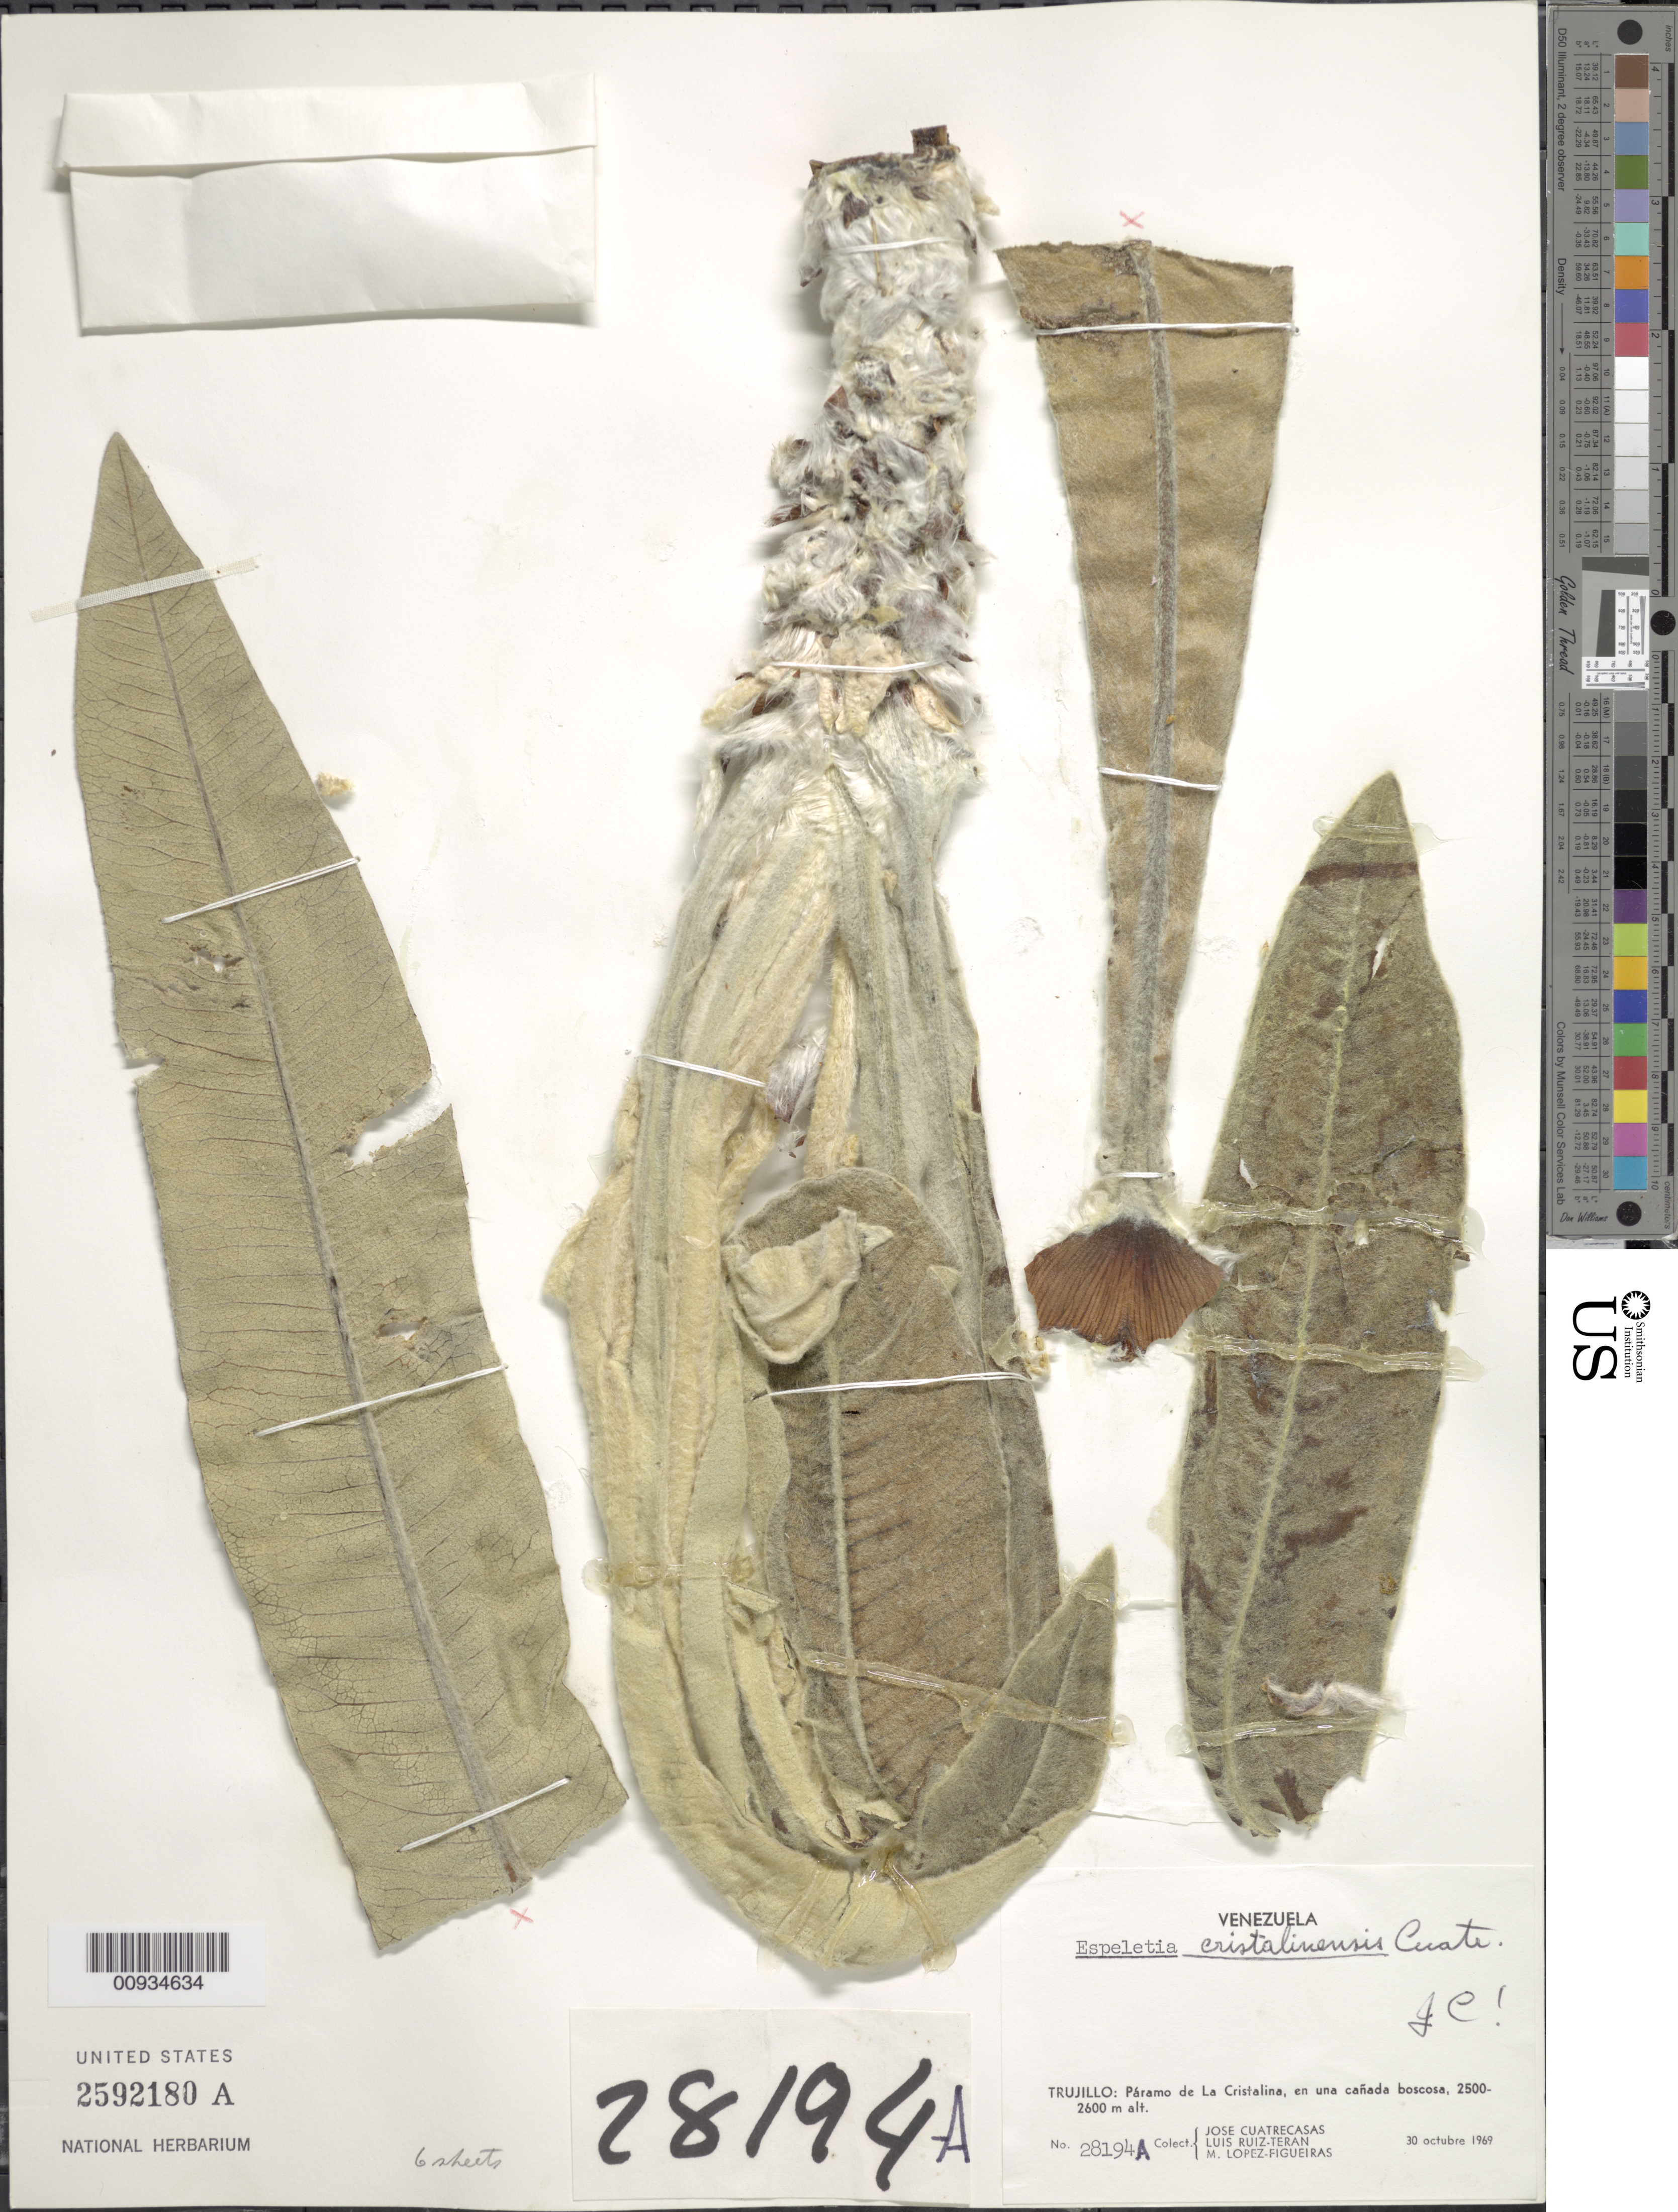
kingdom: Plantae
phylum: Tracheophyta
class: Magnoliopsida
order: Asterales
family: Asteraceae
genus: Espeletiopsis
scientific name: Espeletiopsis cristalinensis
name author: (Cuatrec.) Cuatrec.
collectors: J. Cuatrecasas, L. E. Ruíz-Terán & M. López Figueiras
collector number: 28194A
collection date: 1969-10-30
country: Venezuela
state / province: Trujillo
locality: Paramo de La Cristalina, en una canada boscosa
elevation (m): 2500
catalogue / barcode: US 2592180A